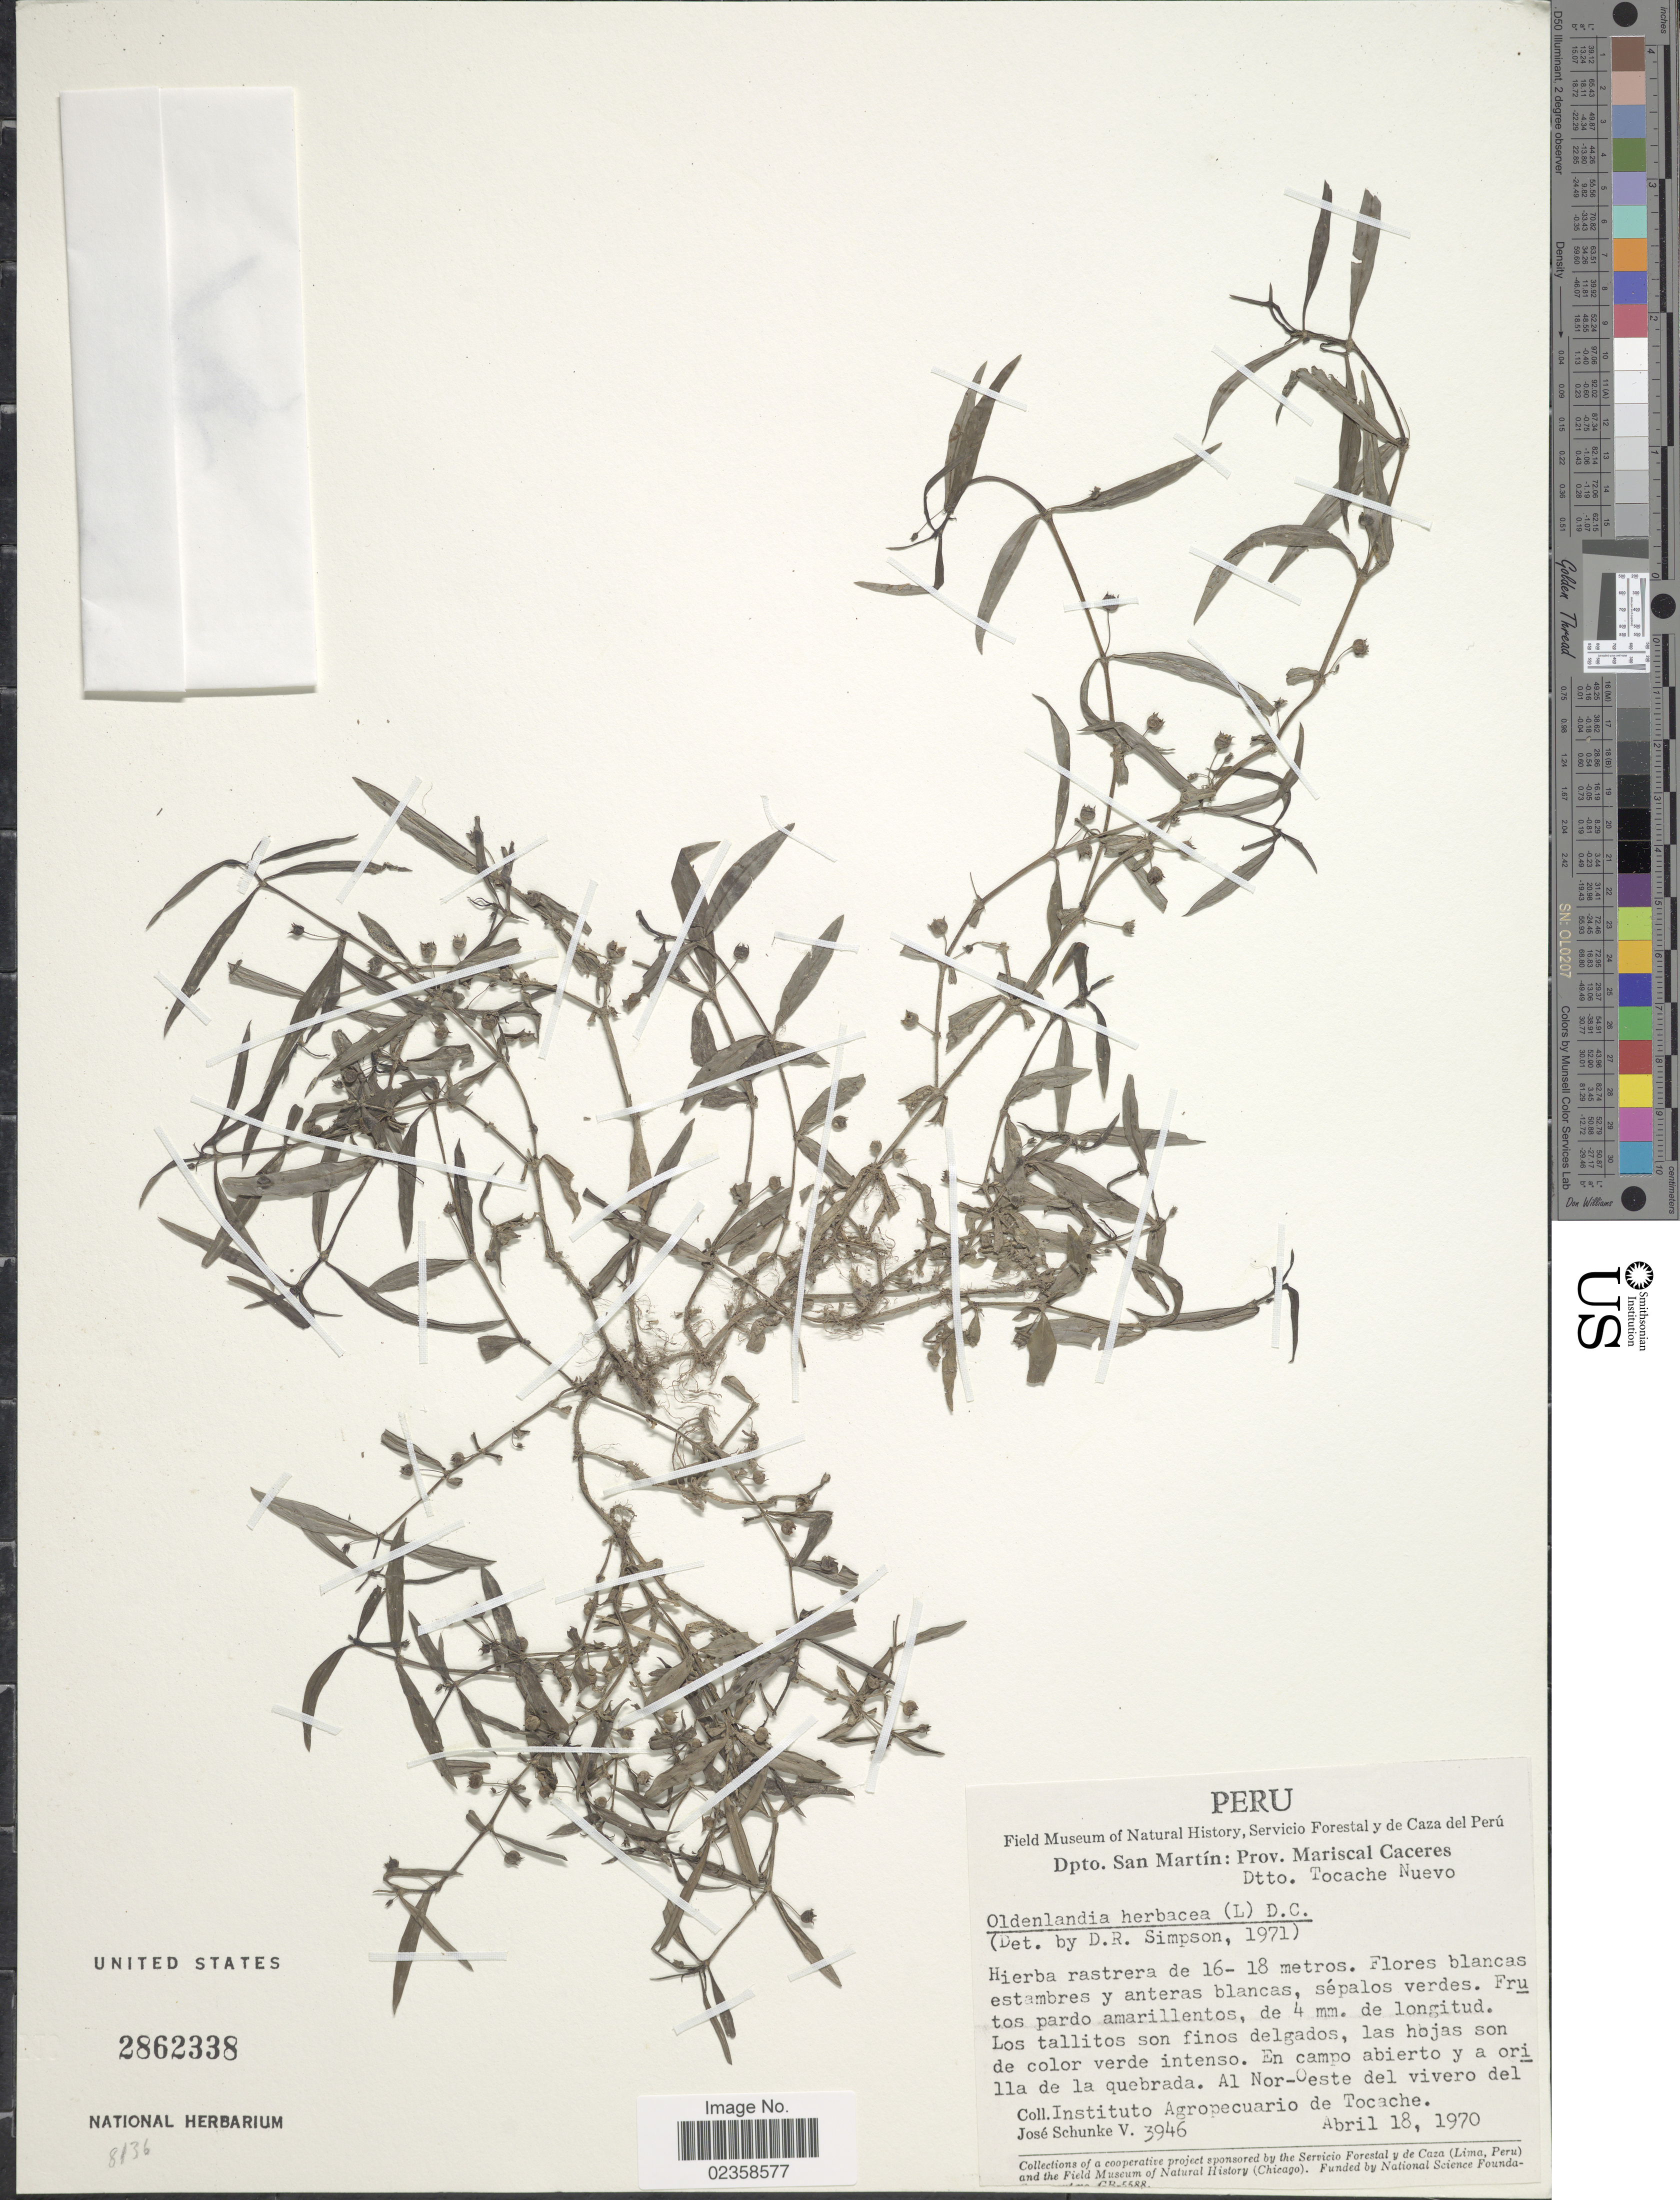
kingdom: Plantae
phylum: Tracheophyta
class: Magnoliopsida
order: Gentianales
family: Rubiaceae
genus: Oldenlandia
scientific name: Oldenlandia herbacea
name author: (L.) Roxb.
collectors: J. Schunke Vigo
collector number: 3946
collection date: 1970-04-18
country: Peru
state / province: San Martín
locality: Dpto. San Martin, Prov. Mariscal Caceras, Dtto. Tocache Nuevo, En campo abierto y a orilla de la quebrada, Al Nor-Oeste del vivero del Instituto Agropecuario de Tocache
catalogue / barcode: US 2862338